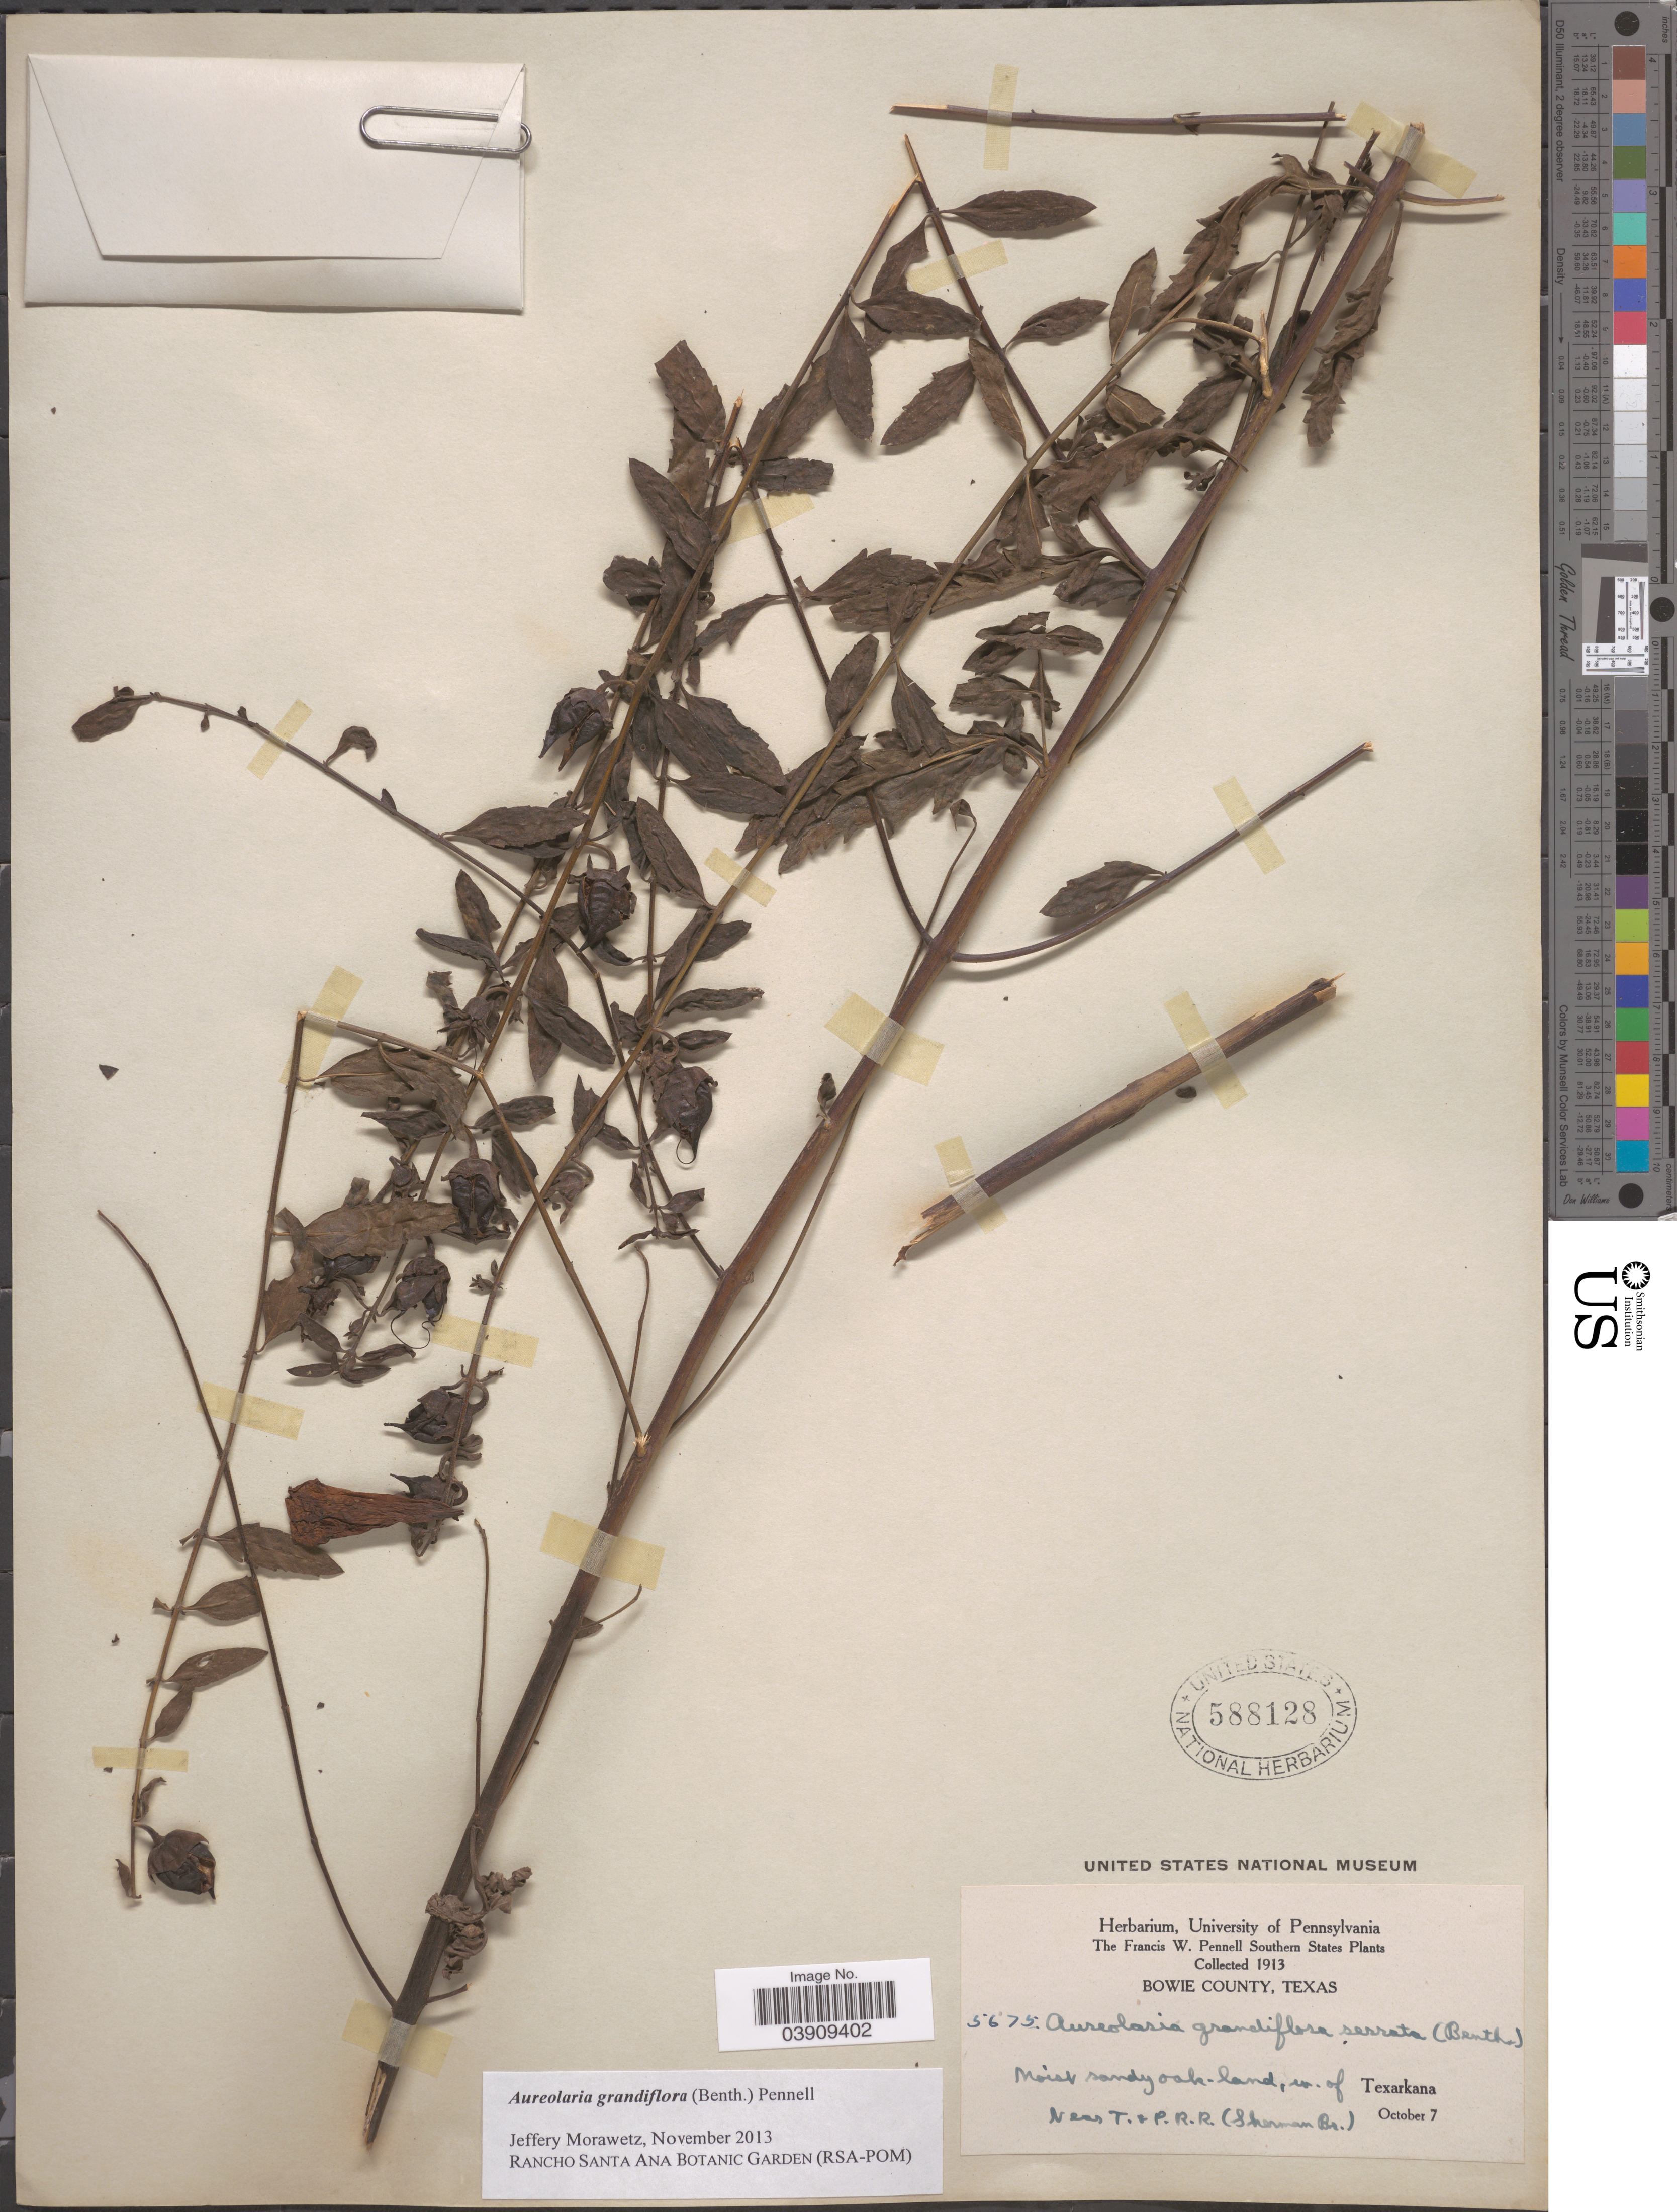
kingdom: Plantae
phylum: Tracheophyta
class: Magnoliopsida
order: Lamiales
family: Orobanchaceae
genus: Aureolaria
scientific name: Aureolaria grandiflora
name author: (Benth.) Pennell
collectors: F. W. Pennell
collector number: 5675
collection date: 1913-10-07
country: United States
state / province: Texas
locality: Southern States. Bowie County. W. of Texarkana. Near T. + P. R. R. (Sherman Br.).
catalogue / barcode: US 588128